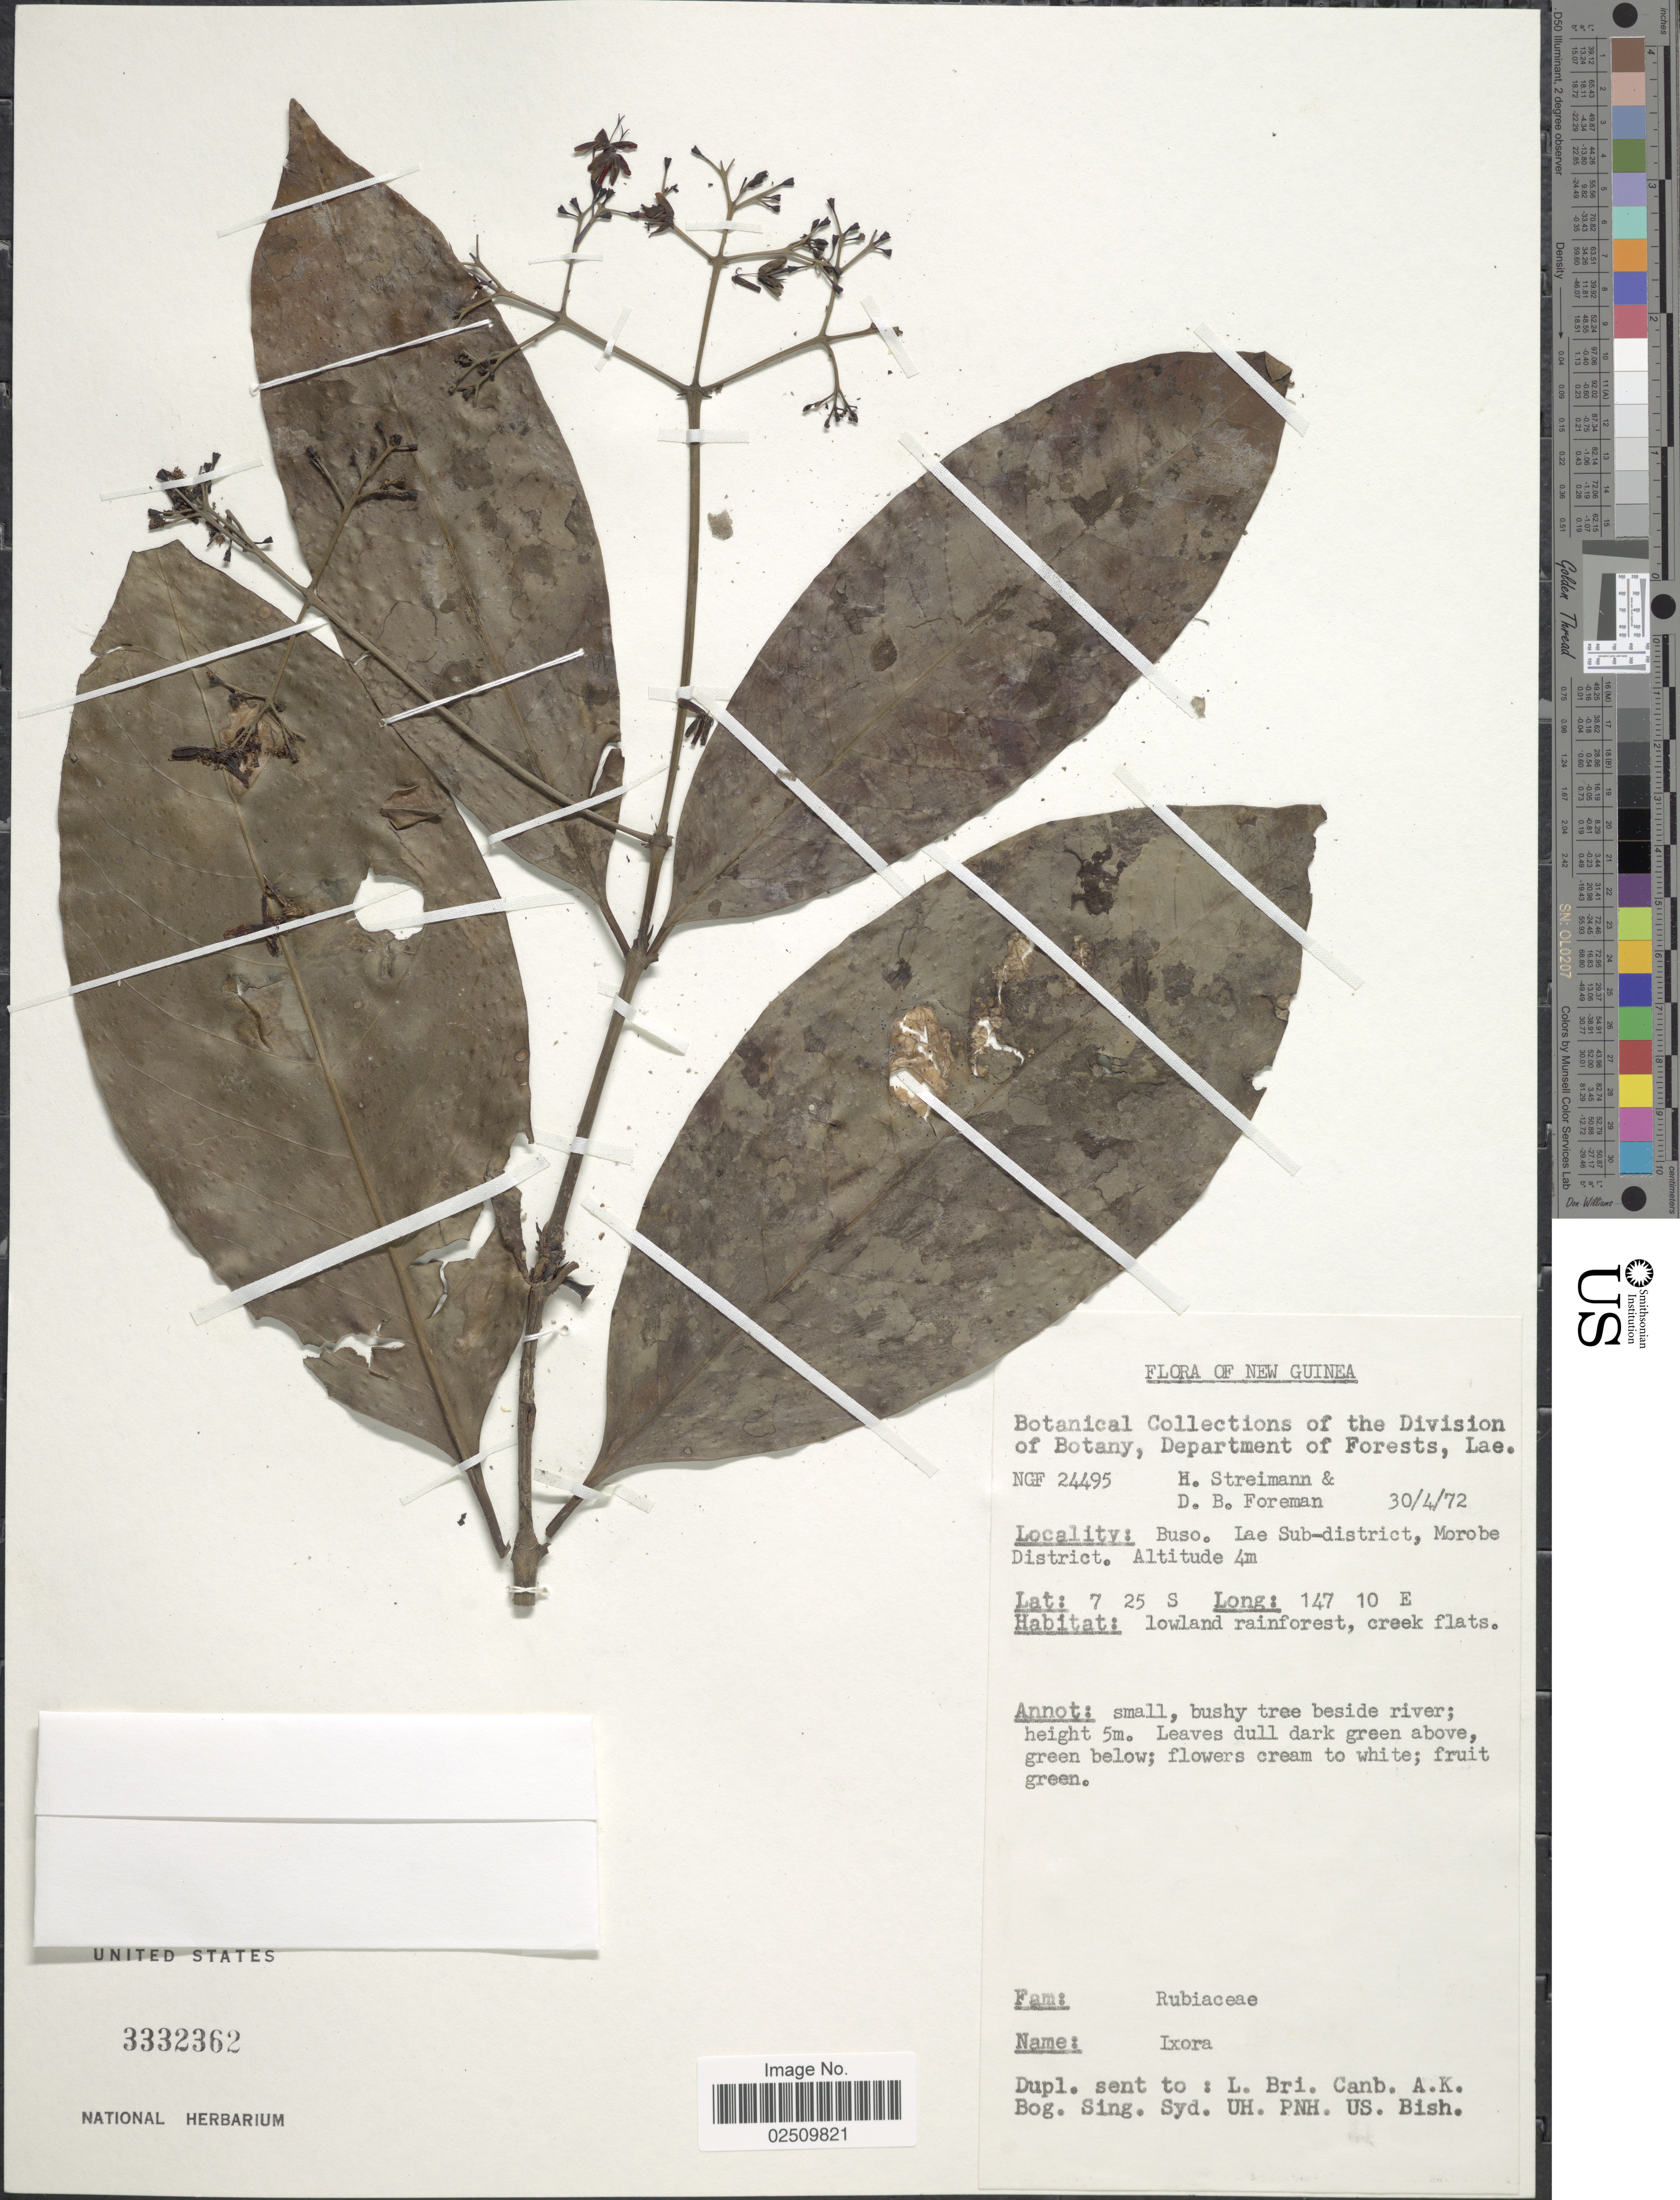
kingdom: Plantae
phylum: Tracheophyta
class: Magnoliopsida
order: Gentianales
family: Rubiaceae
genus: Ixora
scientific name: Ixora sp.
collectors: H. Streimann & D. Foreman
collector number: NGF 24495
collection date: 1972-04-30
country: Papua New Guinea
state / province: Morobe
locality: New Guinea. Buso. Lea Sub-district, Morobe District.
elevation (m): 4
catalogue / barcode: US 3332362